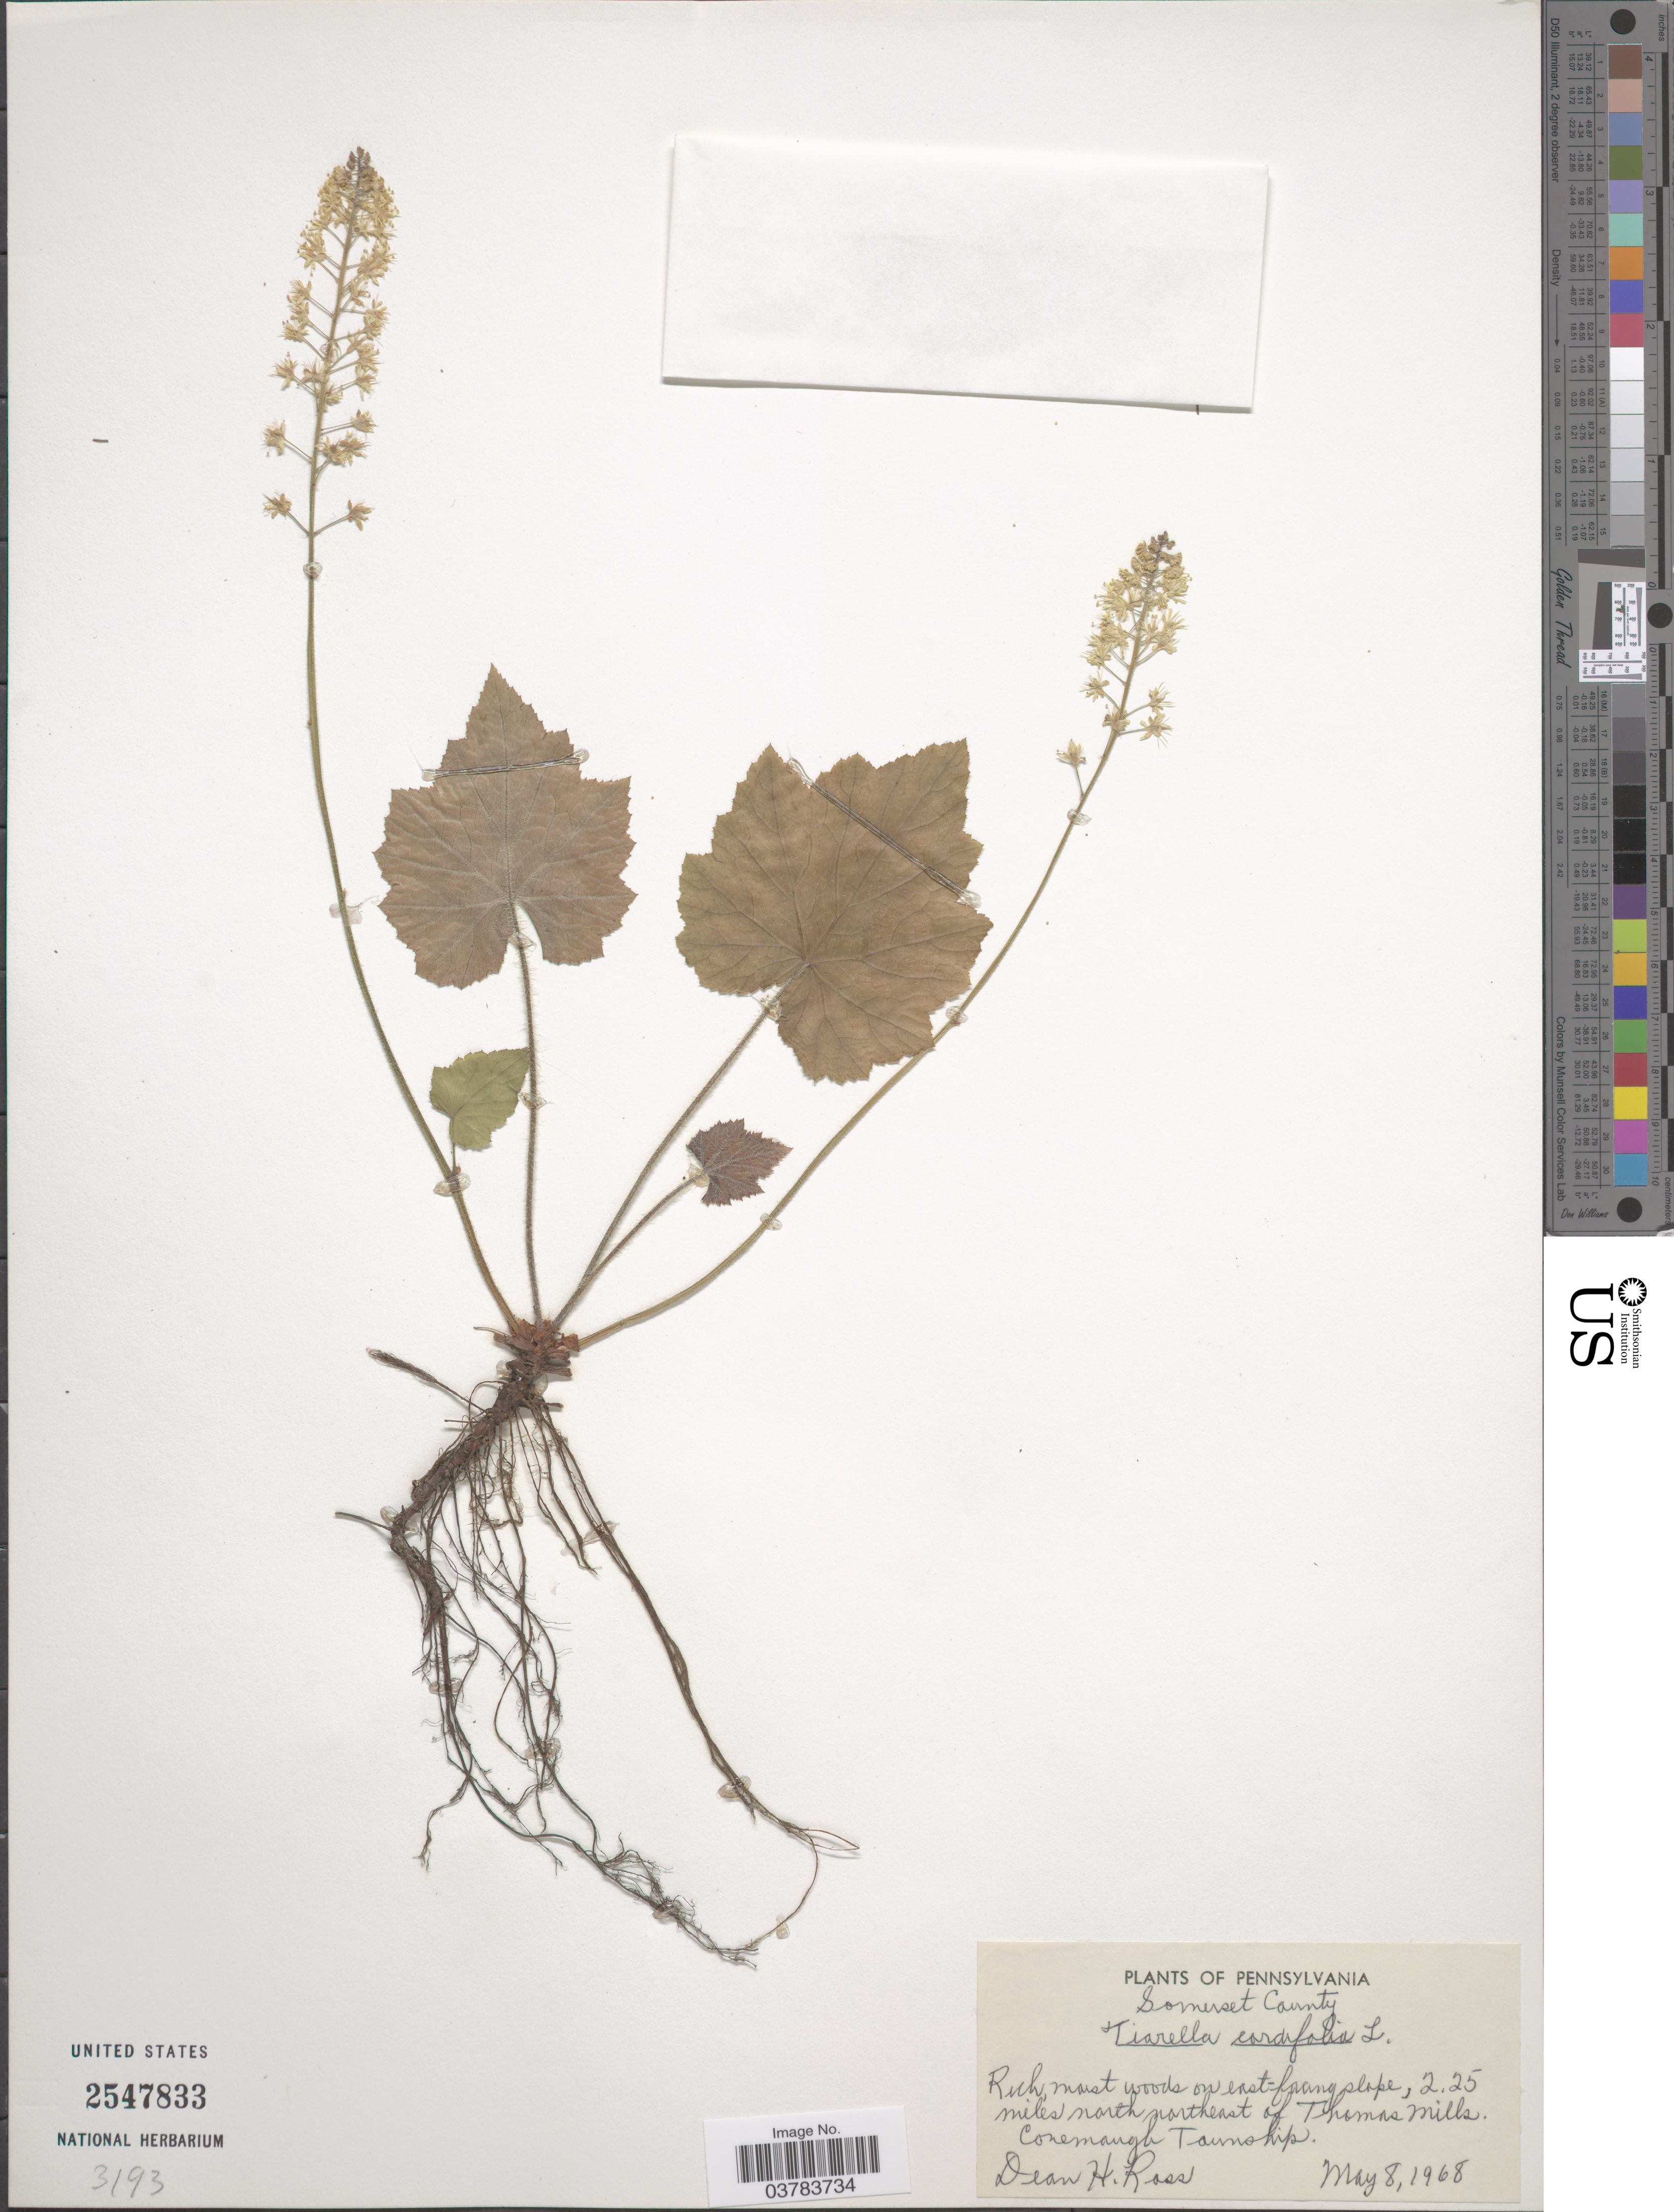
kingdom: Plantae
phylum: Tracheophyta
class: Magnoliopsida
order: Saxifragales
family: Saxifragaceae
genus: Tiarella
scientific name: Tiarella cordifolia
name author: L.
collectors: D. Ross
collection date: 1968-05-08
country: United States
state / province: Pennsylvania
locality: Somerset County. Rich, moist woods on east-facing slope, 2.25 miles north northeast of Thomas Mills. Conemaugh Township.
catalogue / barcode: US 2547833